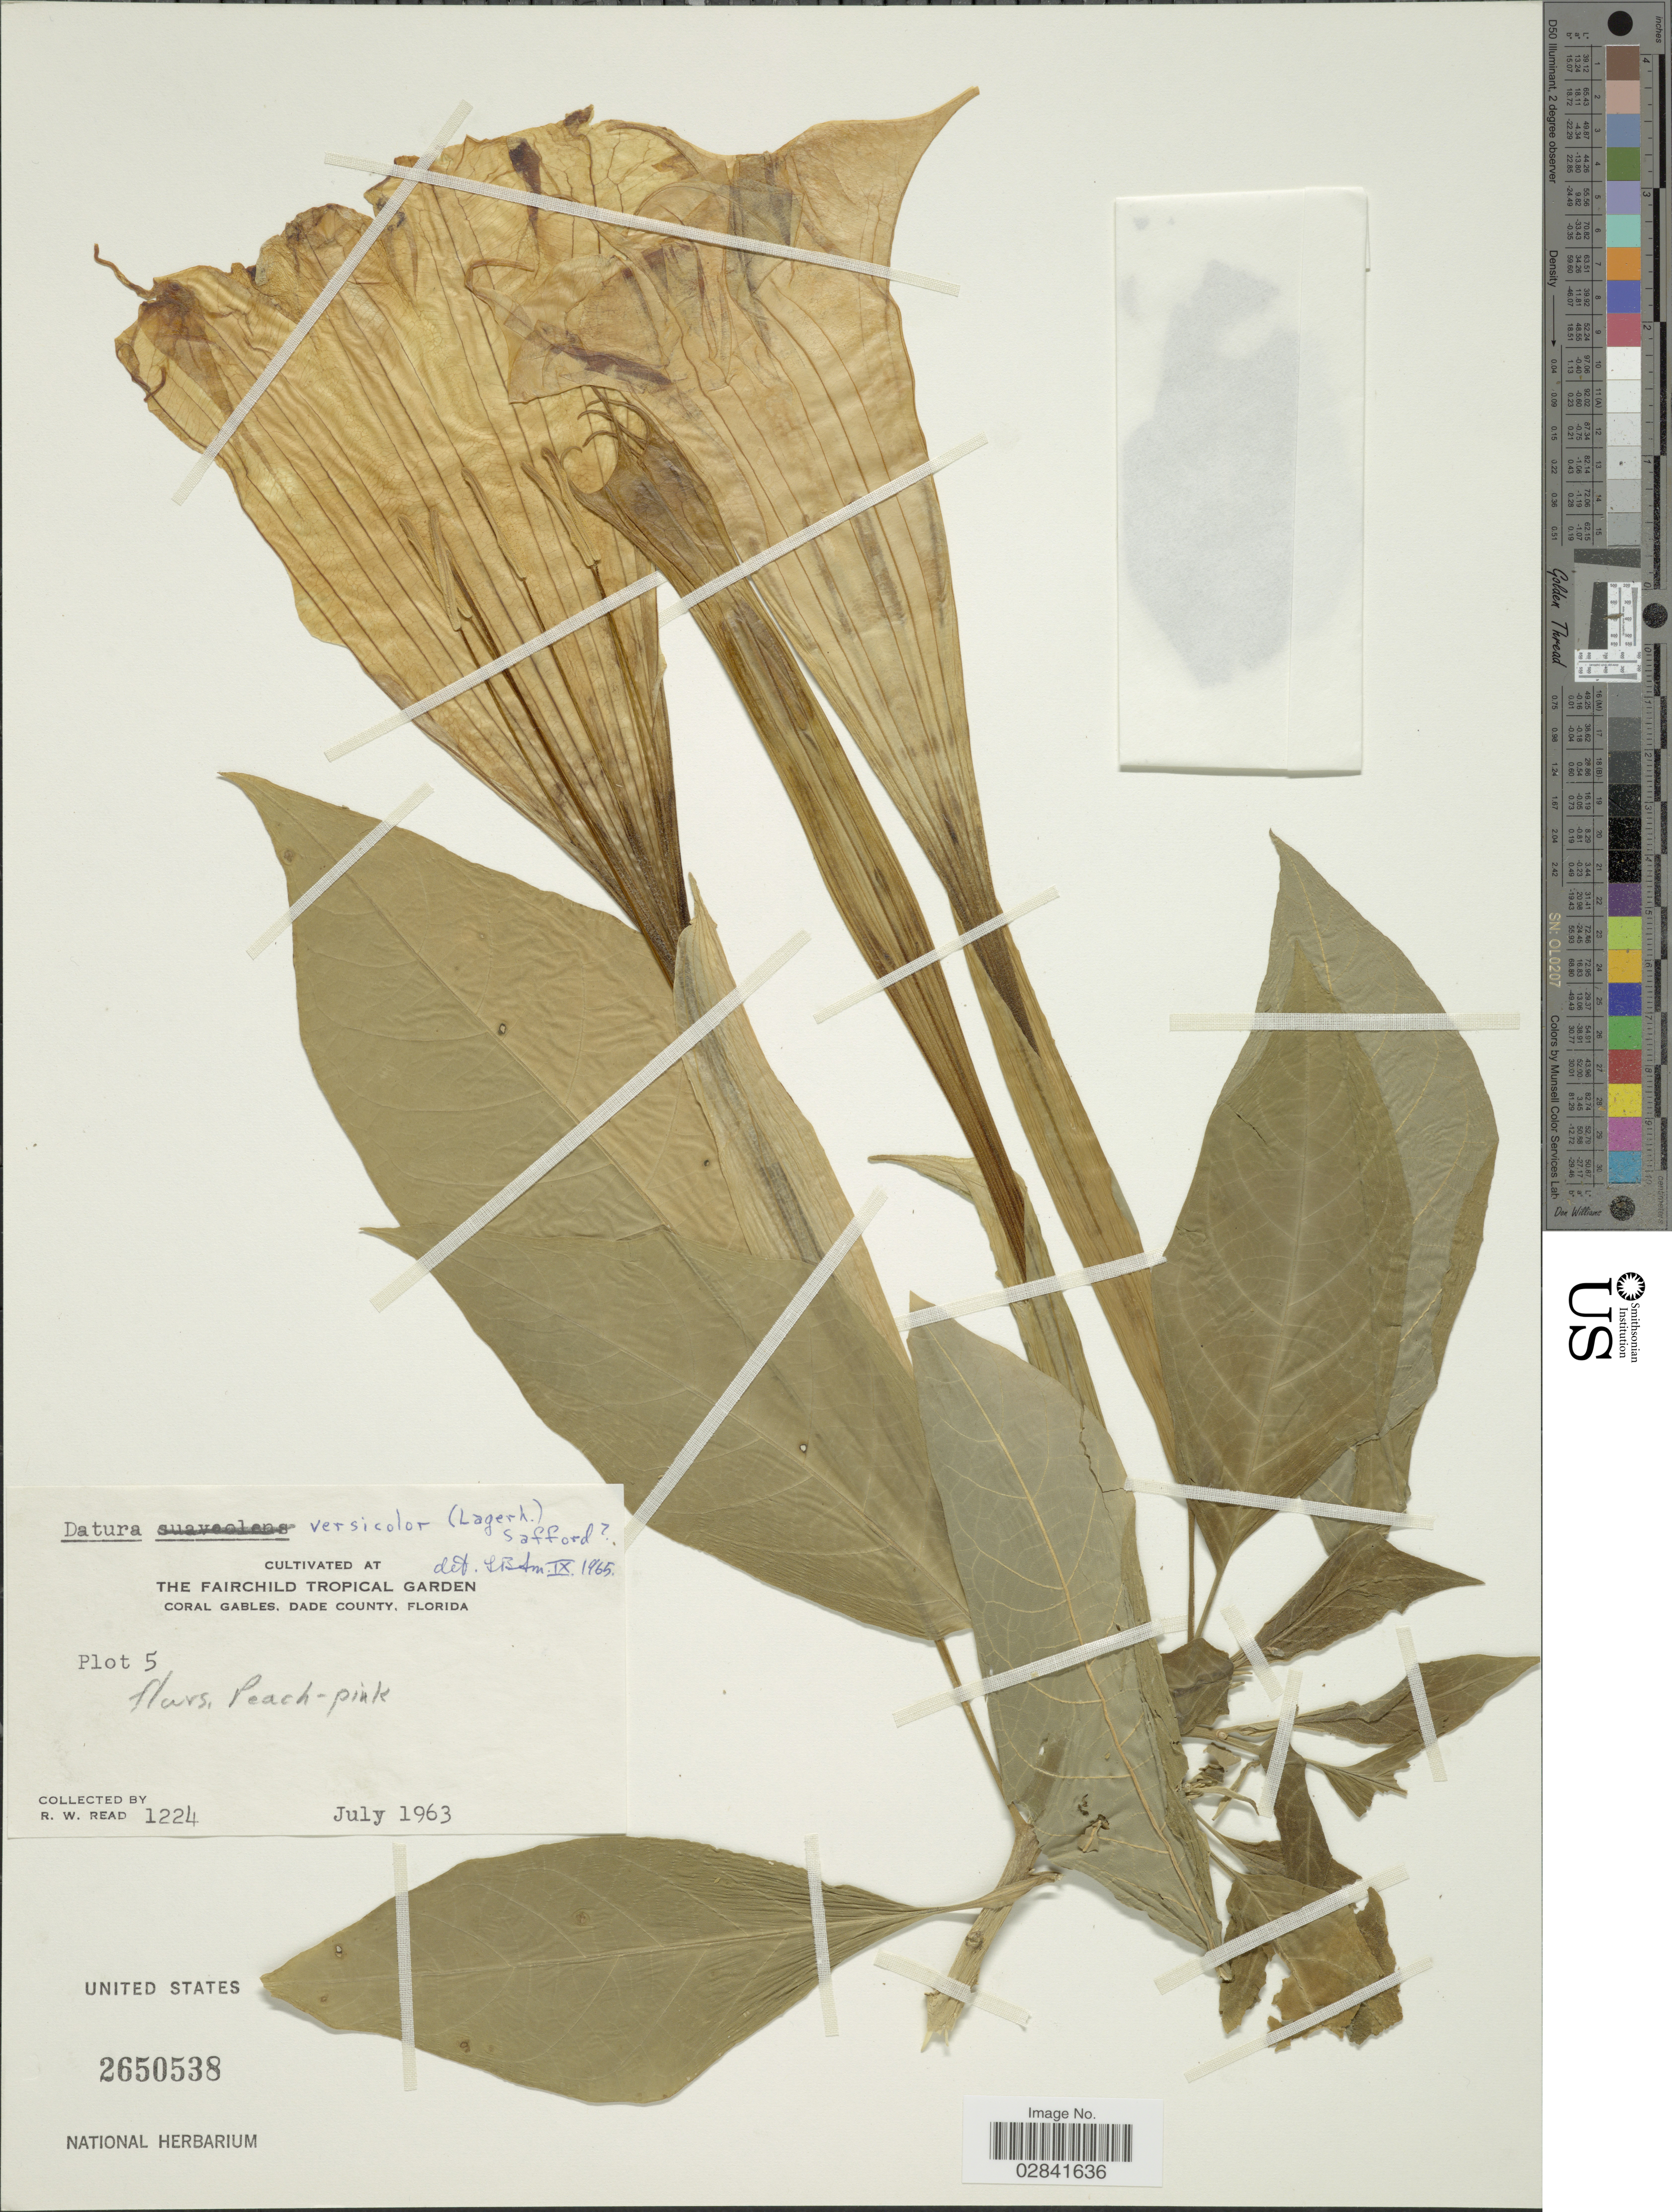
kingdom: Plantae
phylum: Tracheophyta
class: Magnoliopsida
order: Solanales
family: Solanaceae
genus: Brugmansia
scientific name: Brugmansia versicolor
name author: Lagerh.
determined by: (US) Smithsonian Institution - National Museum of Natural History - Department of Botany (UNITED STATES)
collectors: R. W. Read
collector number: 1224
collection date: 1963-07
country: United States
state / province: Florida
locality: The Fairchild Tropical Garden. Coral Gables, Dade county. Plot 5.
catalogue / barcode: US 2650538